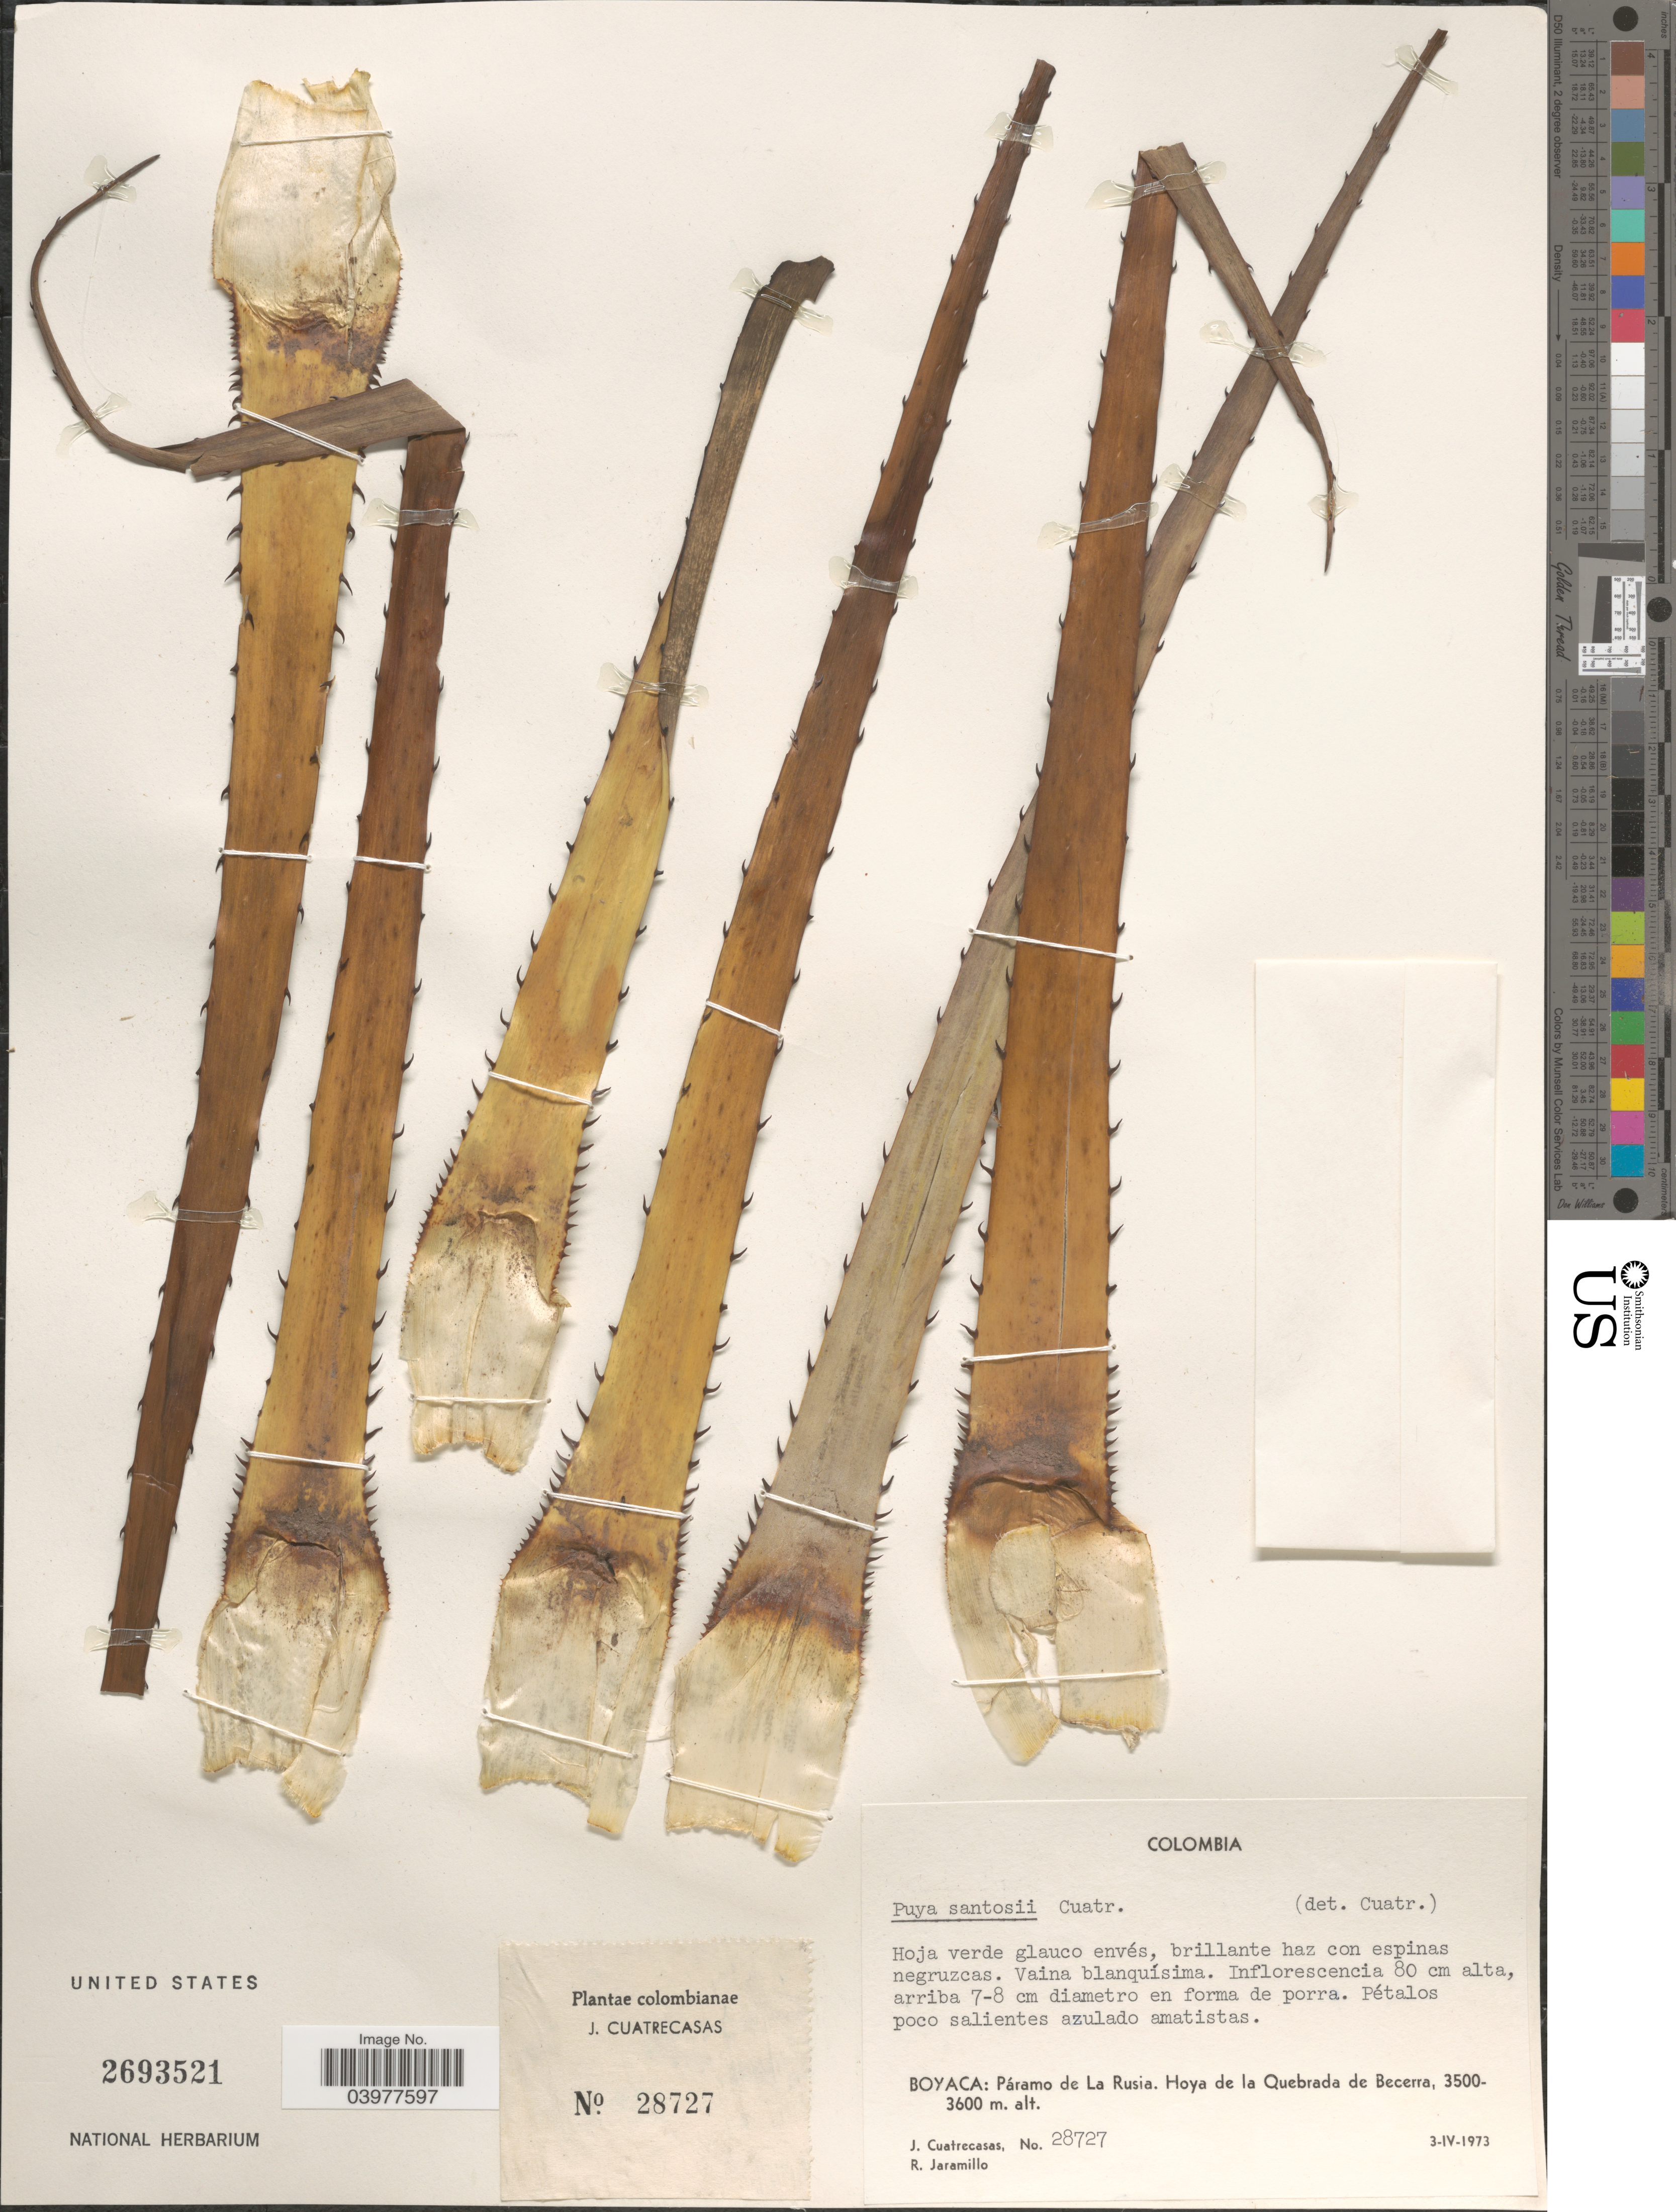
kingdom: Plantae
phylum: Tracheophyta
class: Liliopsida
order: Poales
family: Bromeliaceae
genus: Puya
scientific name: Puya santosii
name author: Cuatrec.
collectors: J. Cuatrecasas & R. Jaramillo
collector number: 28727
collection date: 1973-04-03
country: Colombia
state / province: Boyacá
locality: Páramo de La Rusia. Hoya de la Quebrada de Becerra.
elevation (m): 3500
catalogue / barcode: US 2693521